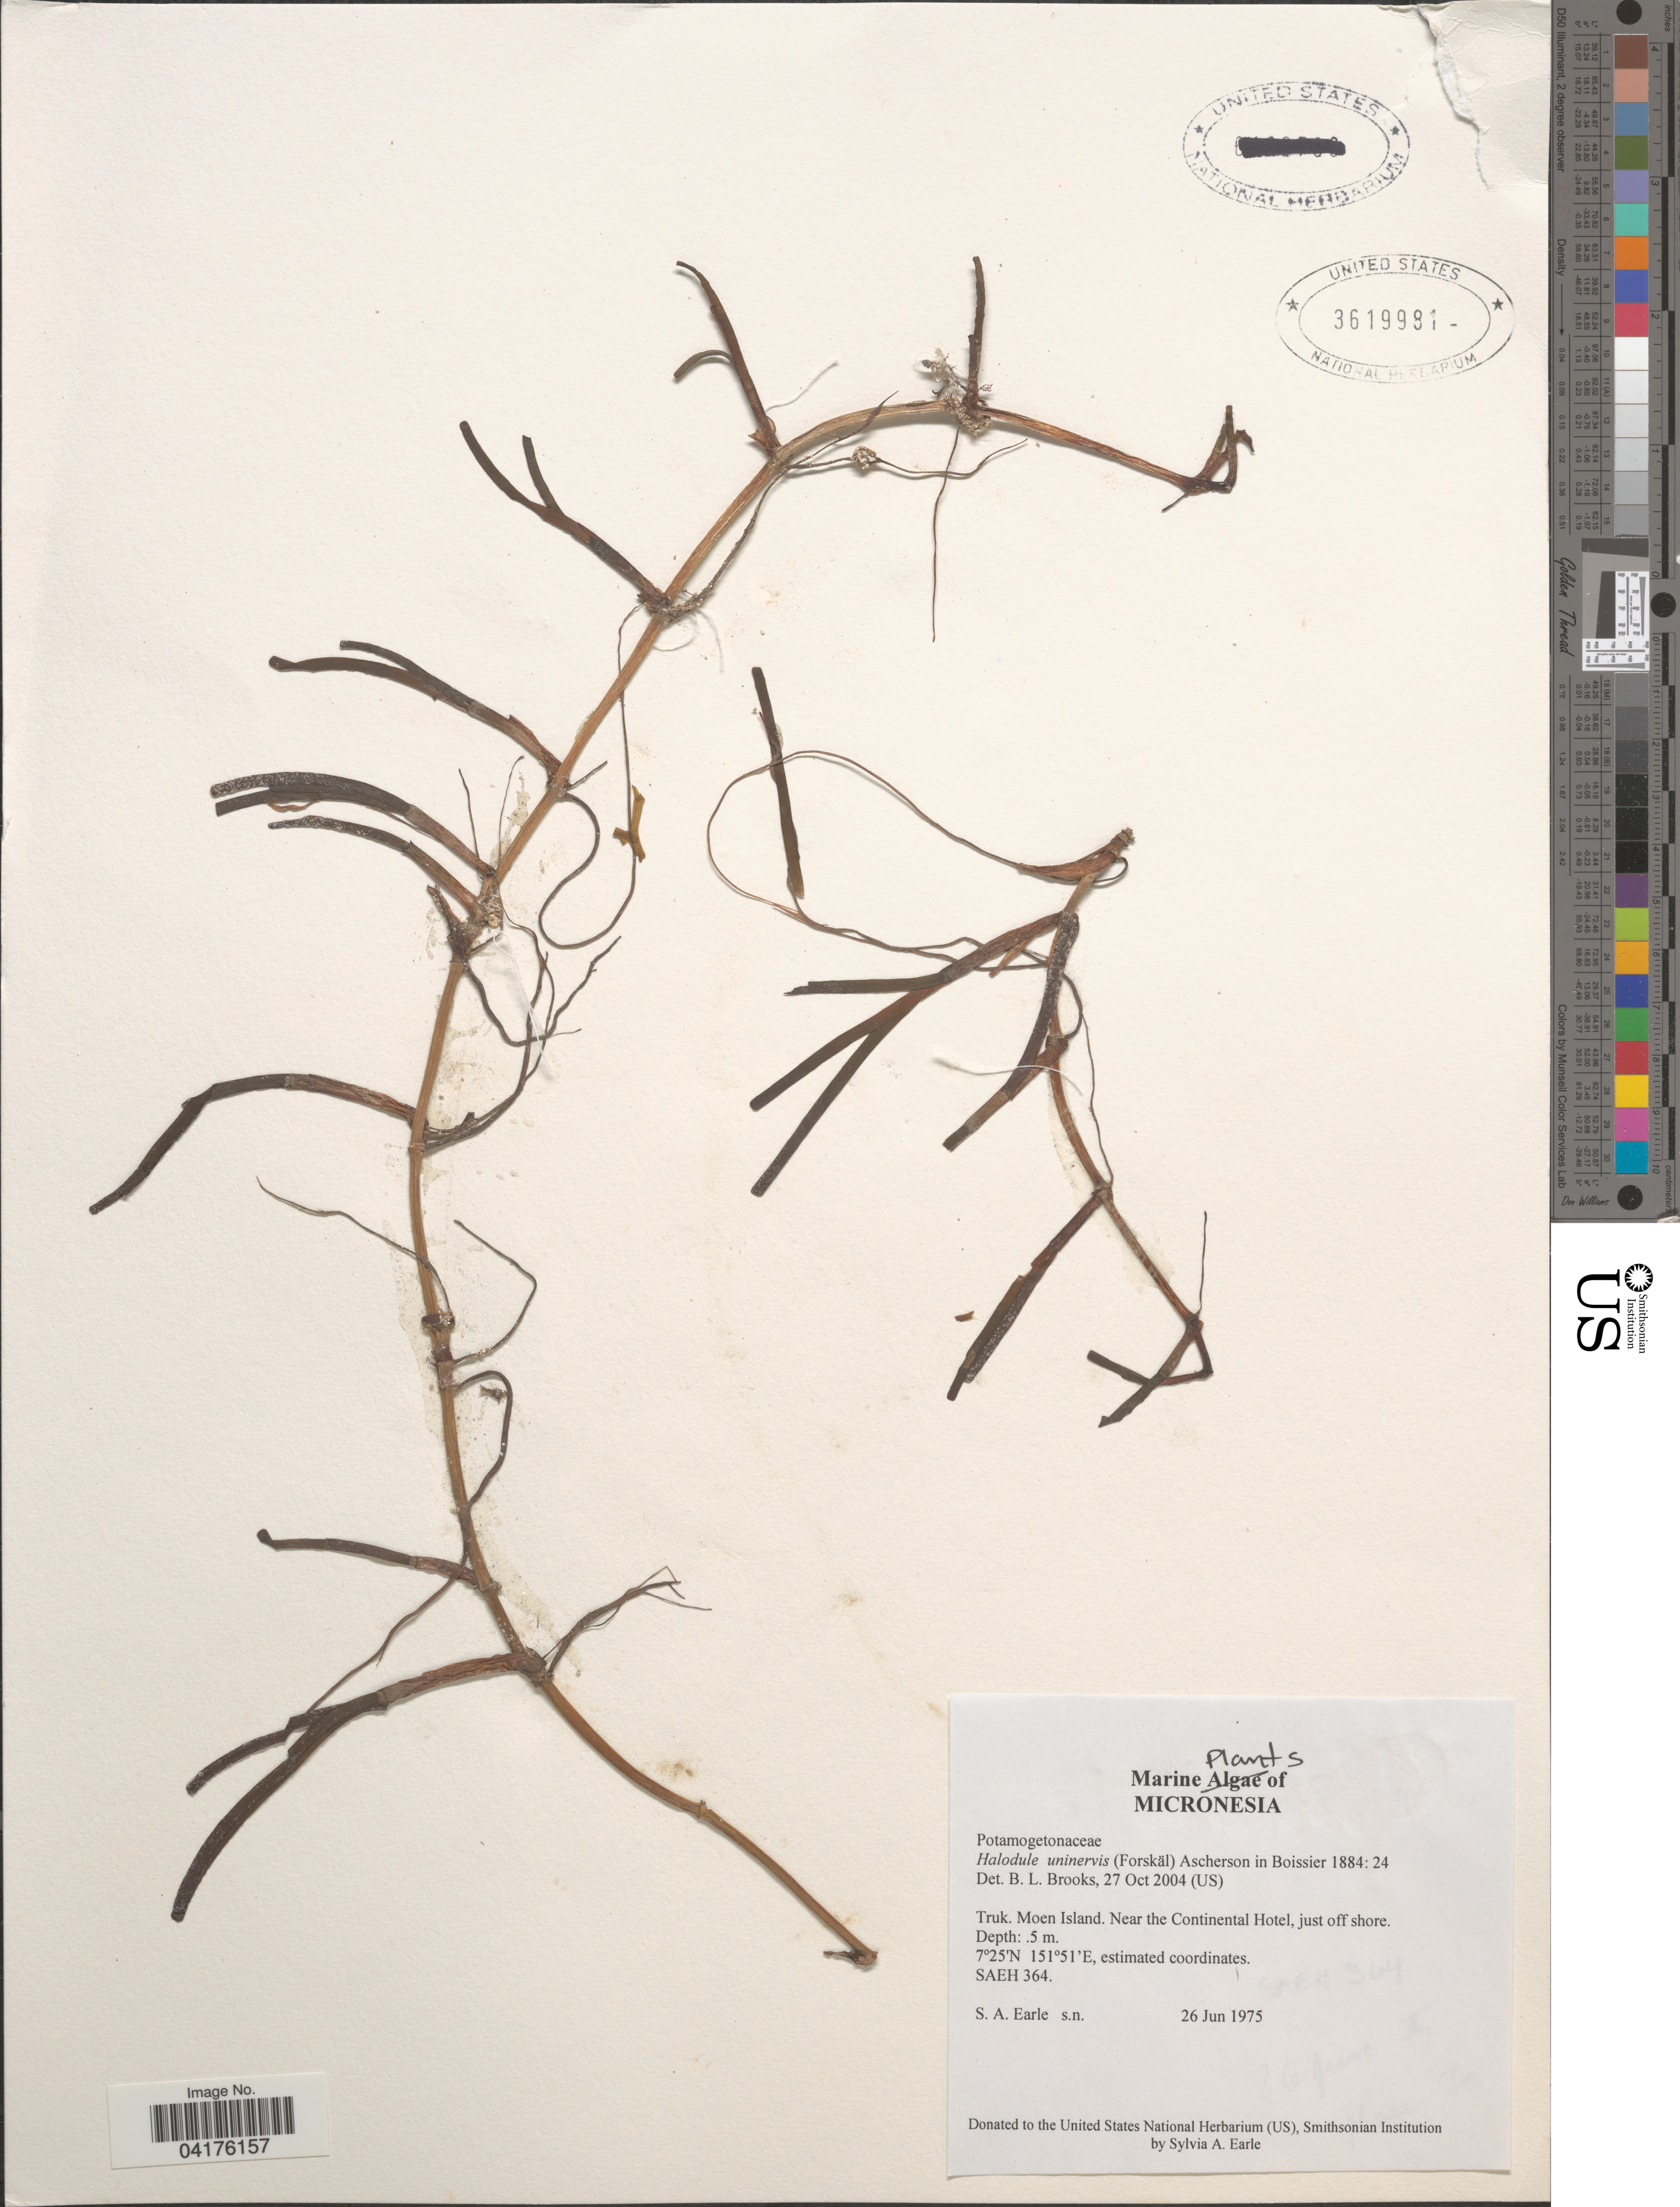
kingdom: Plantae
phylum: Tracheophyta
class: Liliopsida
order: Alismatales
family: Cymodoceaceae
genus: Halodule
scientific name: Halodule uninervis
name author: (Forssk.) Asch.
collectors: S. A. Earle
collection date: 1975-06-26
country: Micronesia, Federated States of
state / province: Truk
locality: Moen Island. Near the Continental Hotel, just off shore. SAEH 364.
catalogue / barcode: US 3619981